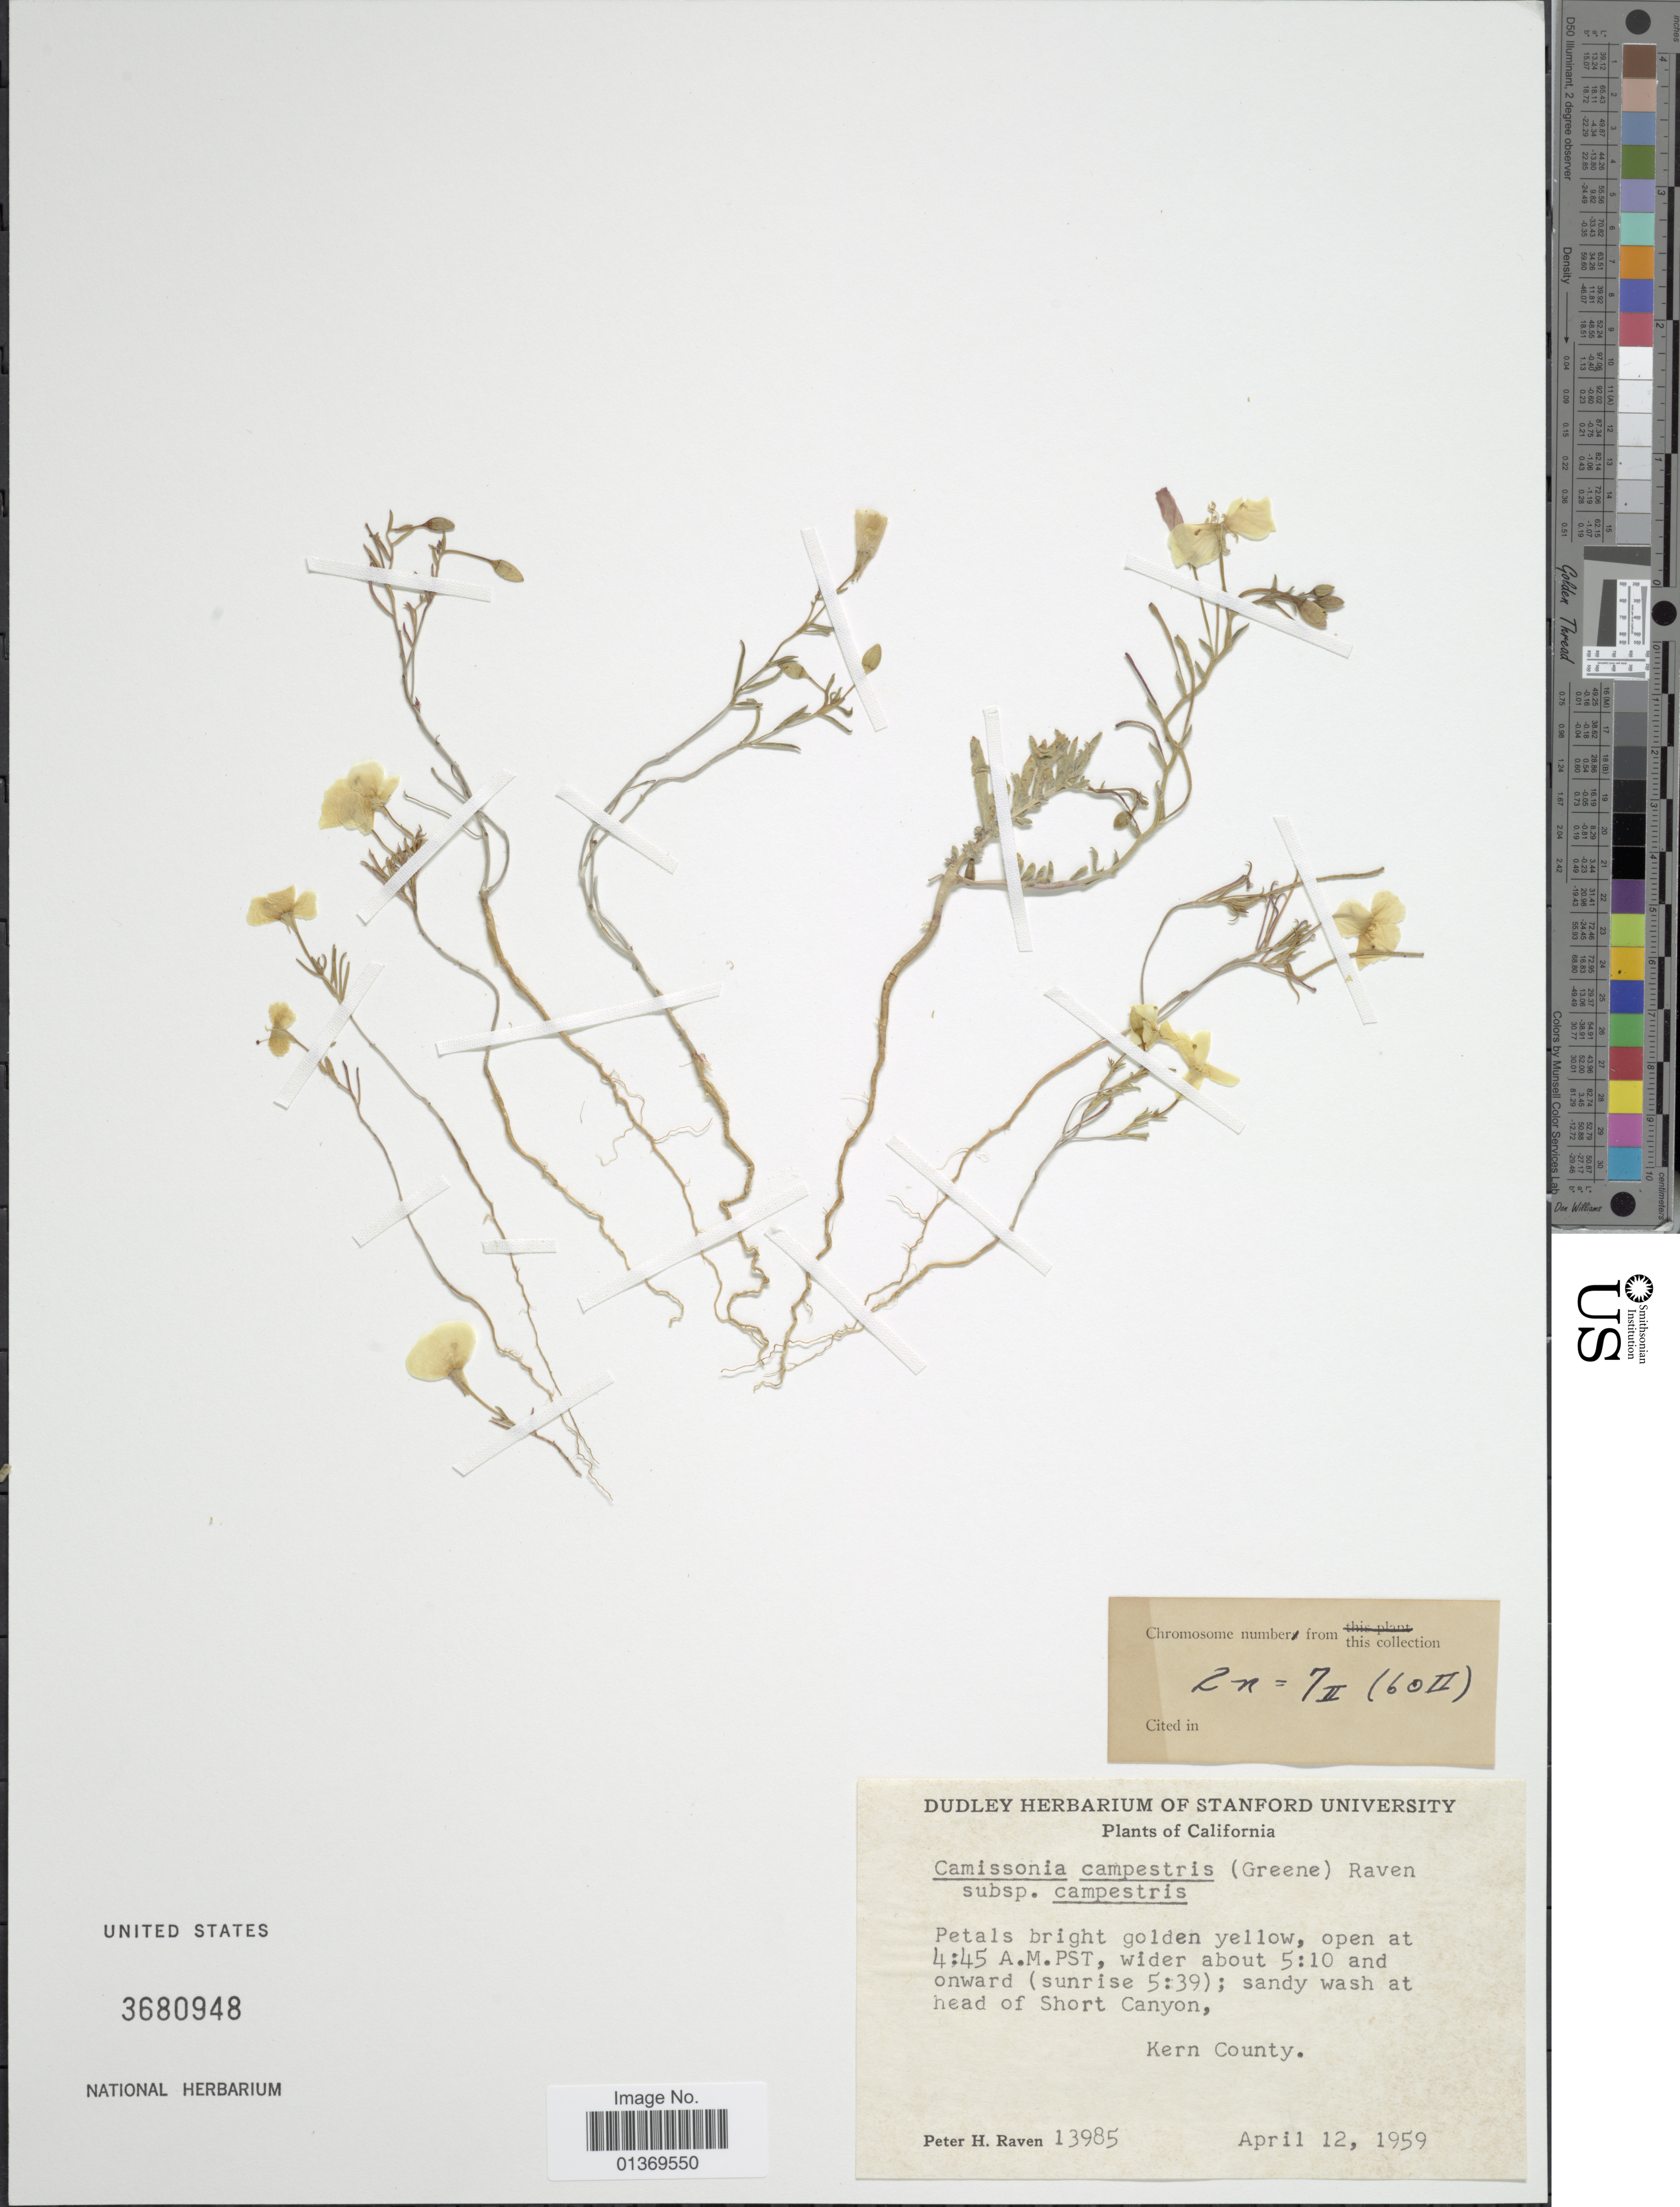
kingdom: Plantae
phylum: Tracheophyta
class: Magnoliopsida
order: Myrtales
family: Onagraceae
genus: Camissonia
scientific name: Camissonia campestris subsp. campestris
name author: (Greene) P.H. Raven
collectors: P. H. Raven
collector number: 13985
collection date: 1959-04-12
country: United States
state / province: California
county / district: Kern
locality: Sandy wash at head of Short Canyon, Kern County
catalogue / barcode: US 3680948